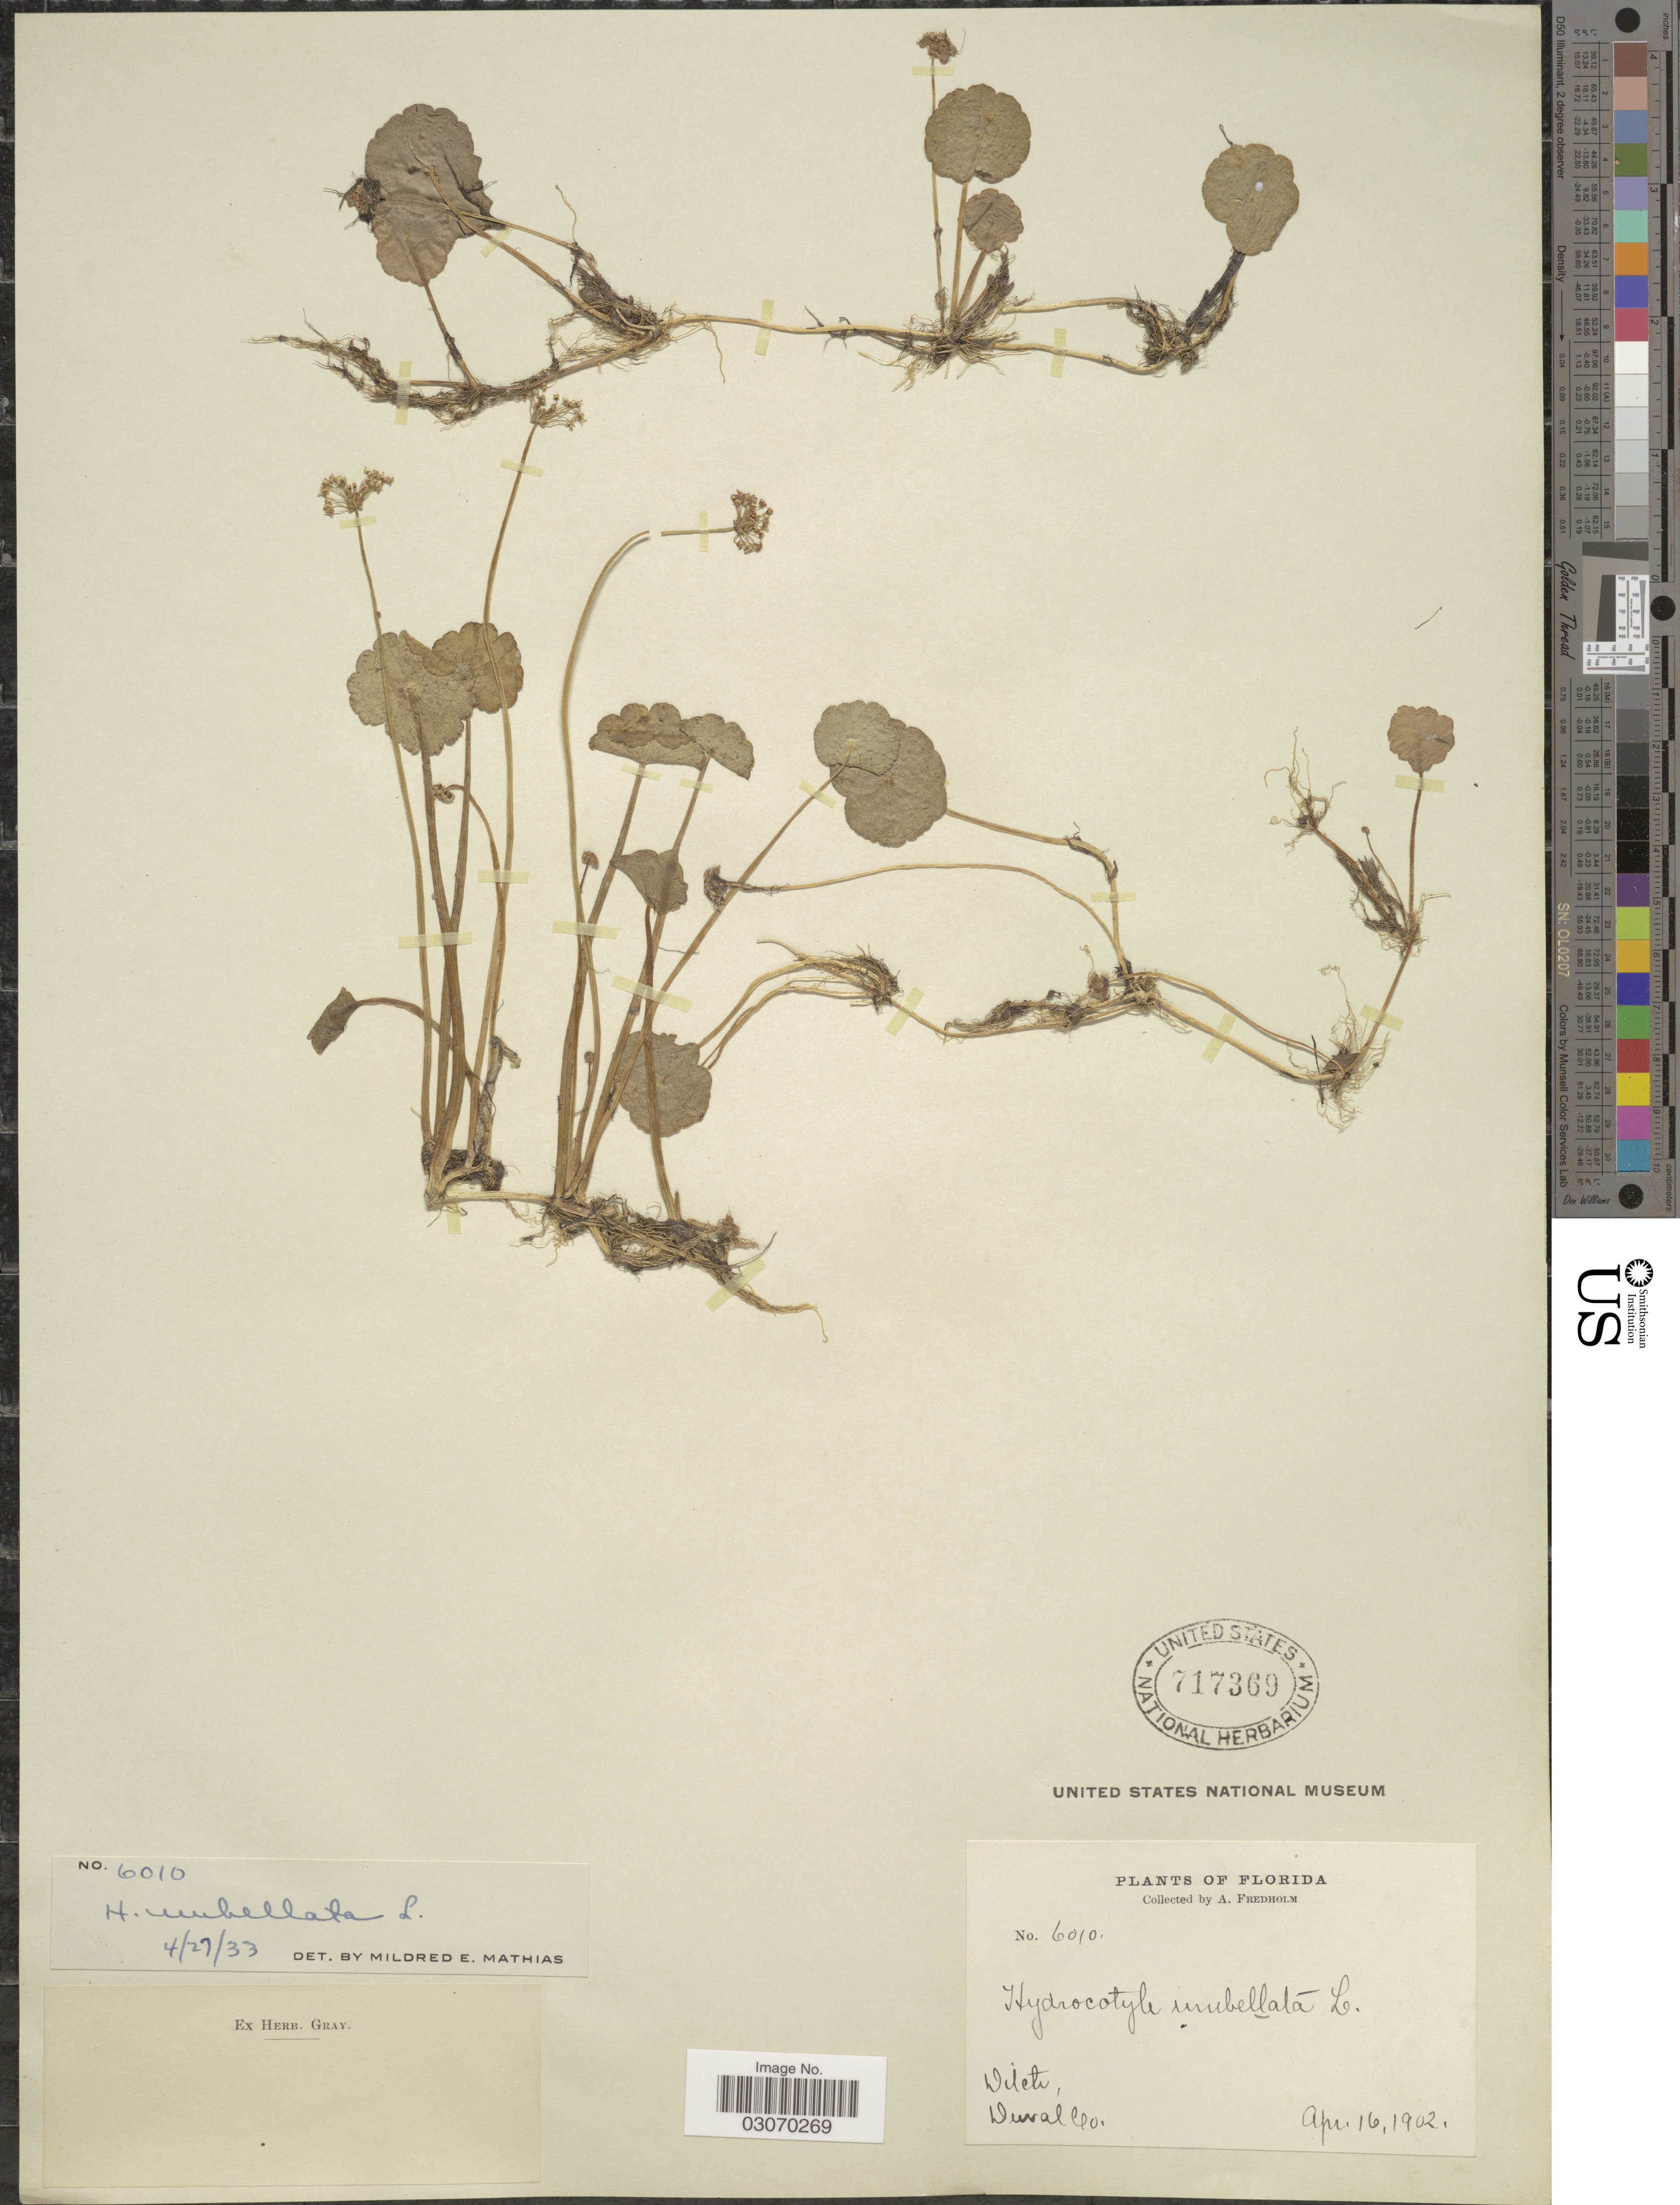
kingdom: Plantae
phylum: Tracheophyta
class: Magnoliopsida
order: Apiales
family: Araliaceae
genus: Hydrocotyle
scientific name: Hydrocotyle umbellata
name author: L.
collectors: A. Fredholm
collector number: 6010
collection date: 1902-04-16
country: United States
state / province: Florida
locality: Ditch, Duval Co.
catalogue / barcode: US 717369